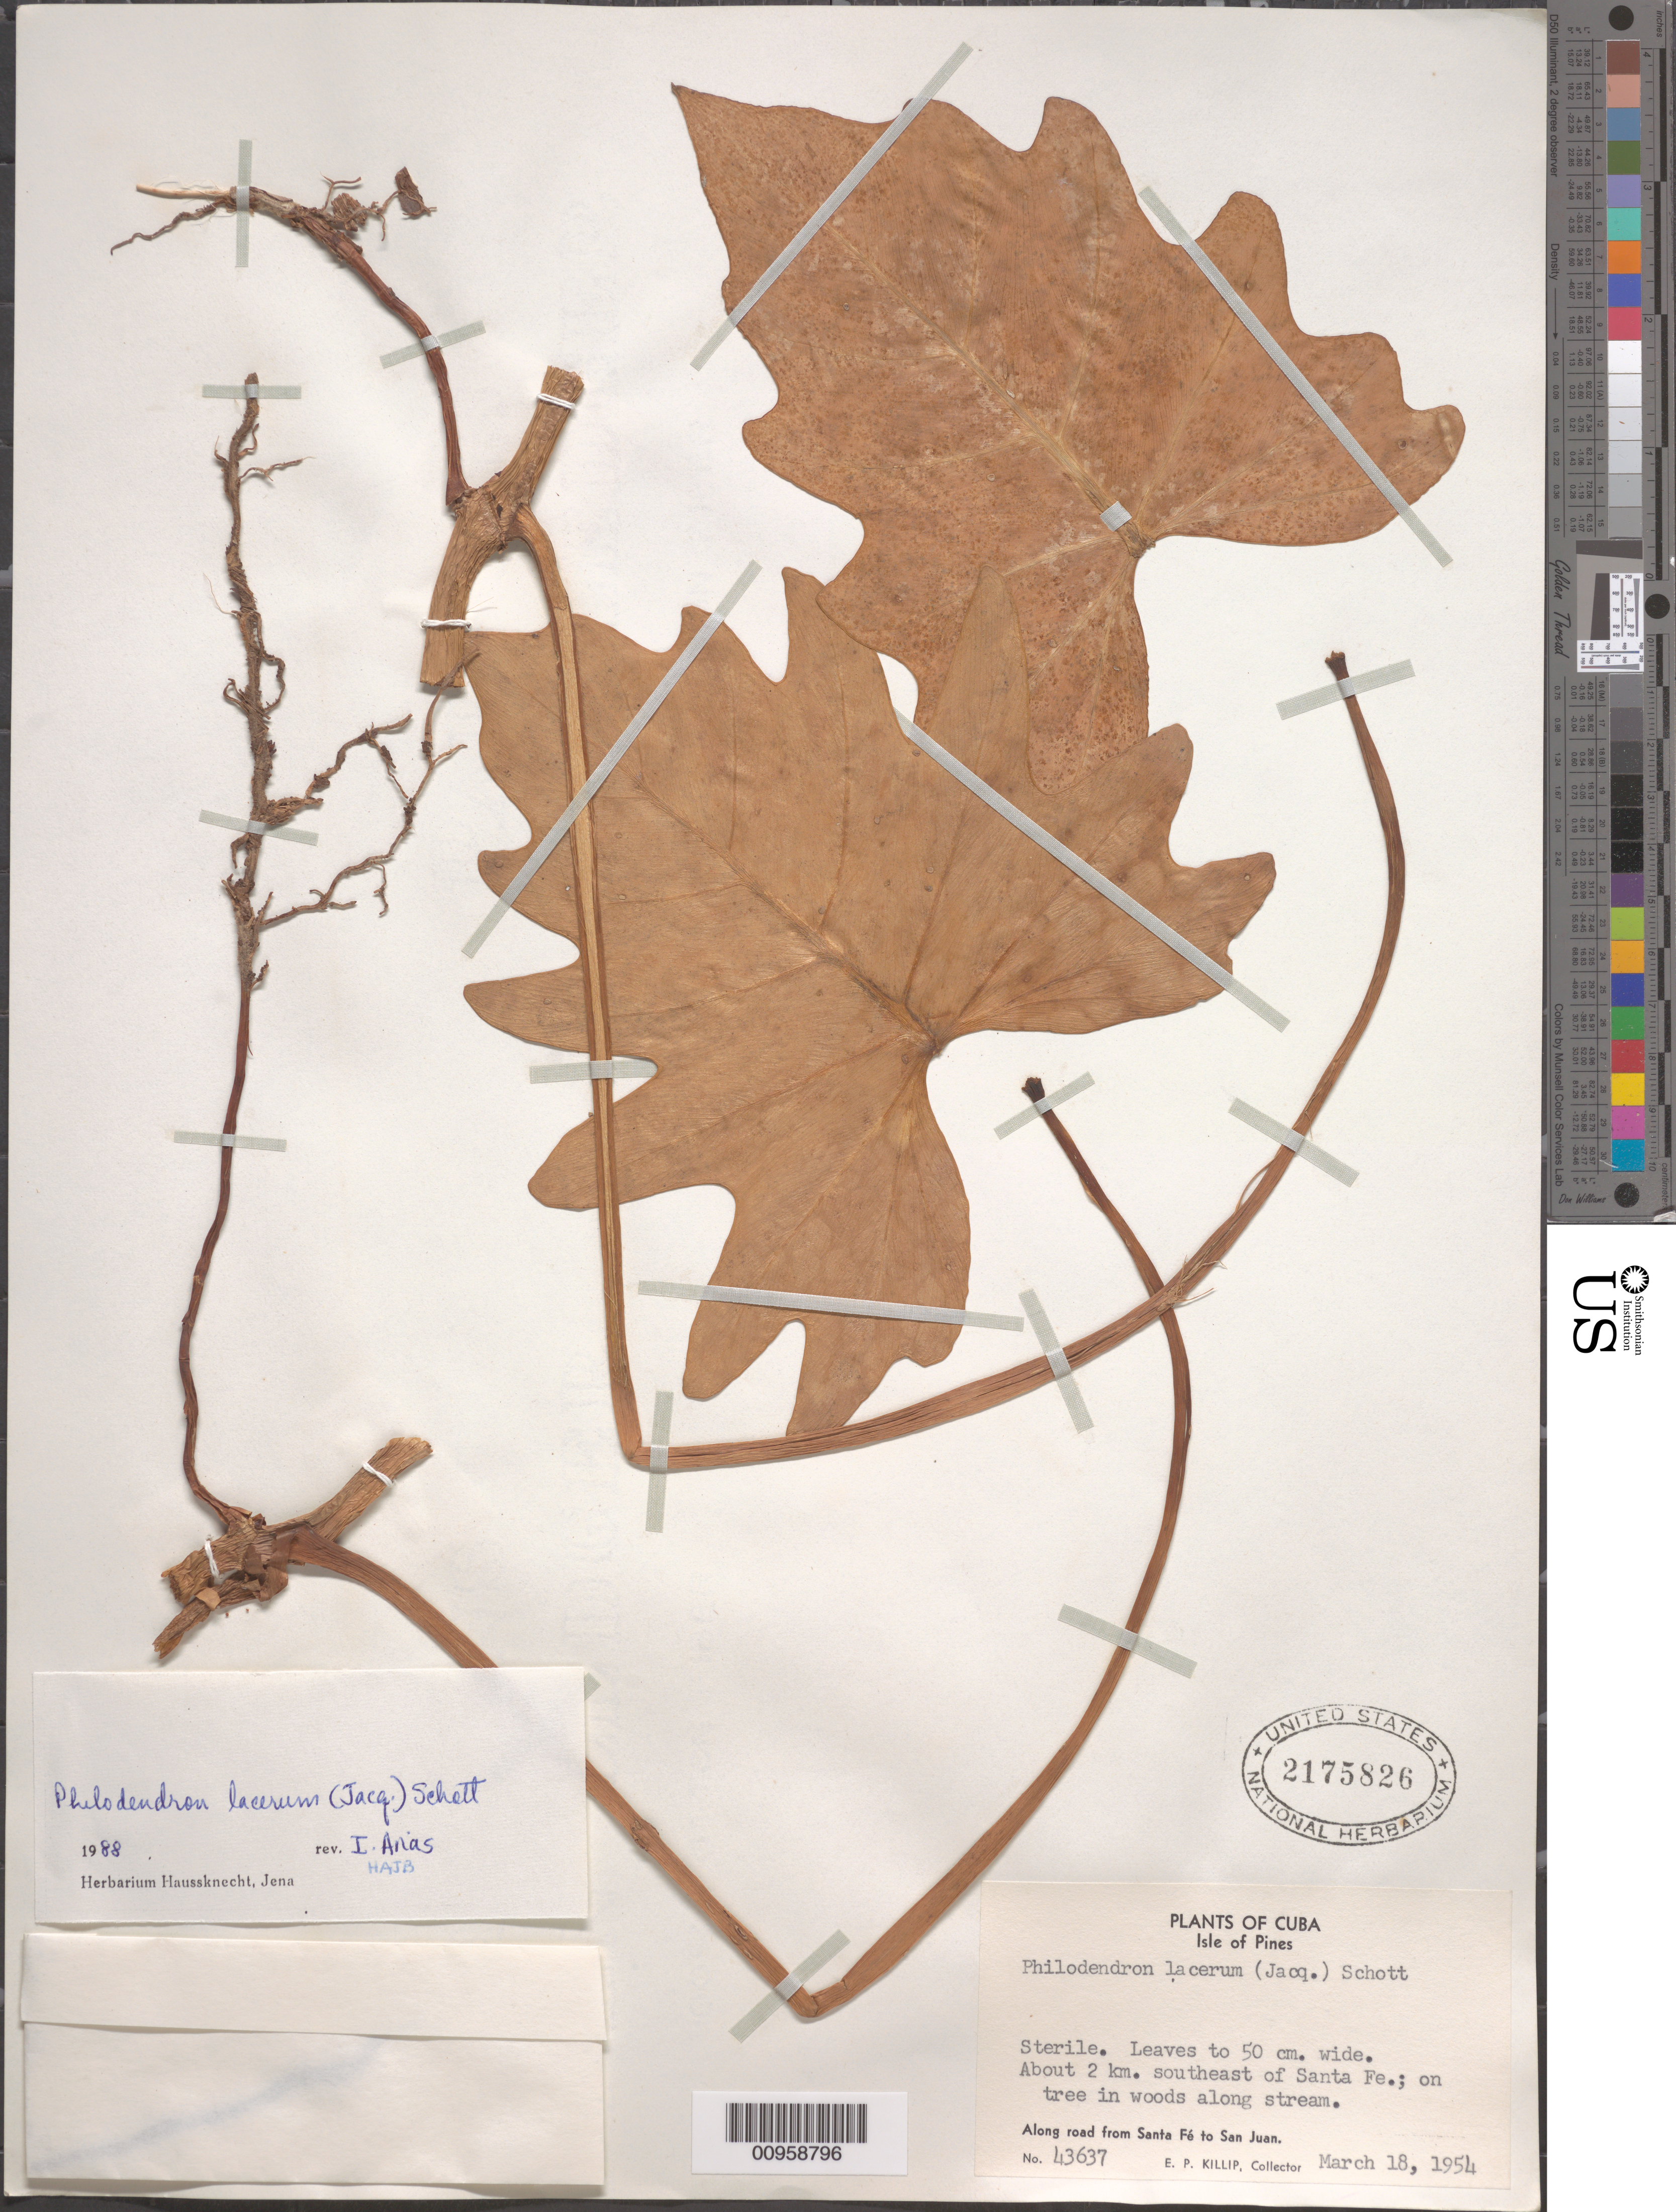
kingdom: Plantae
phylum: Tracheophyta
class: Liliopsida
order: Alismatales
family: Araceae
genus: Philodendron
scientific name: Philodendron lacerum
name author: (Jacq.) Schott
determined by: Arias, I.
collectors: E. P. Killip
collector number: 43637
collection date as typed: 18 Mar 1954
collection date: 1954-03-18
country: Cuba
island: Isla de la Juventud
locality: Isle of Pines, about 2 km southeast of Santa Fe, along road from Santa Fé to San Juan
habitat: On tree in woods along stream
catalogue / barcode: US 2175826